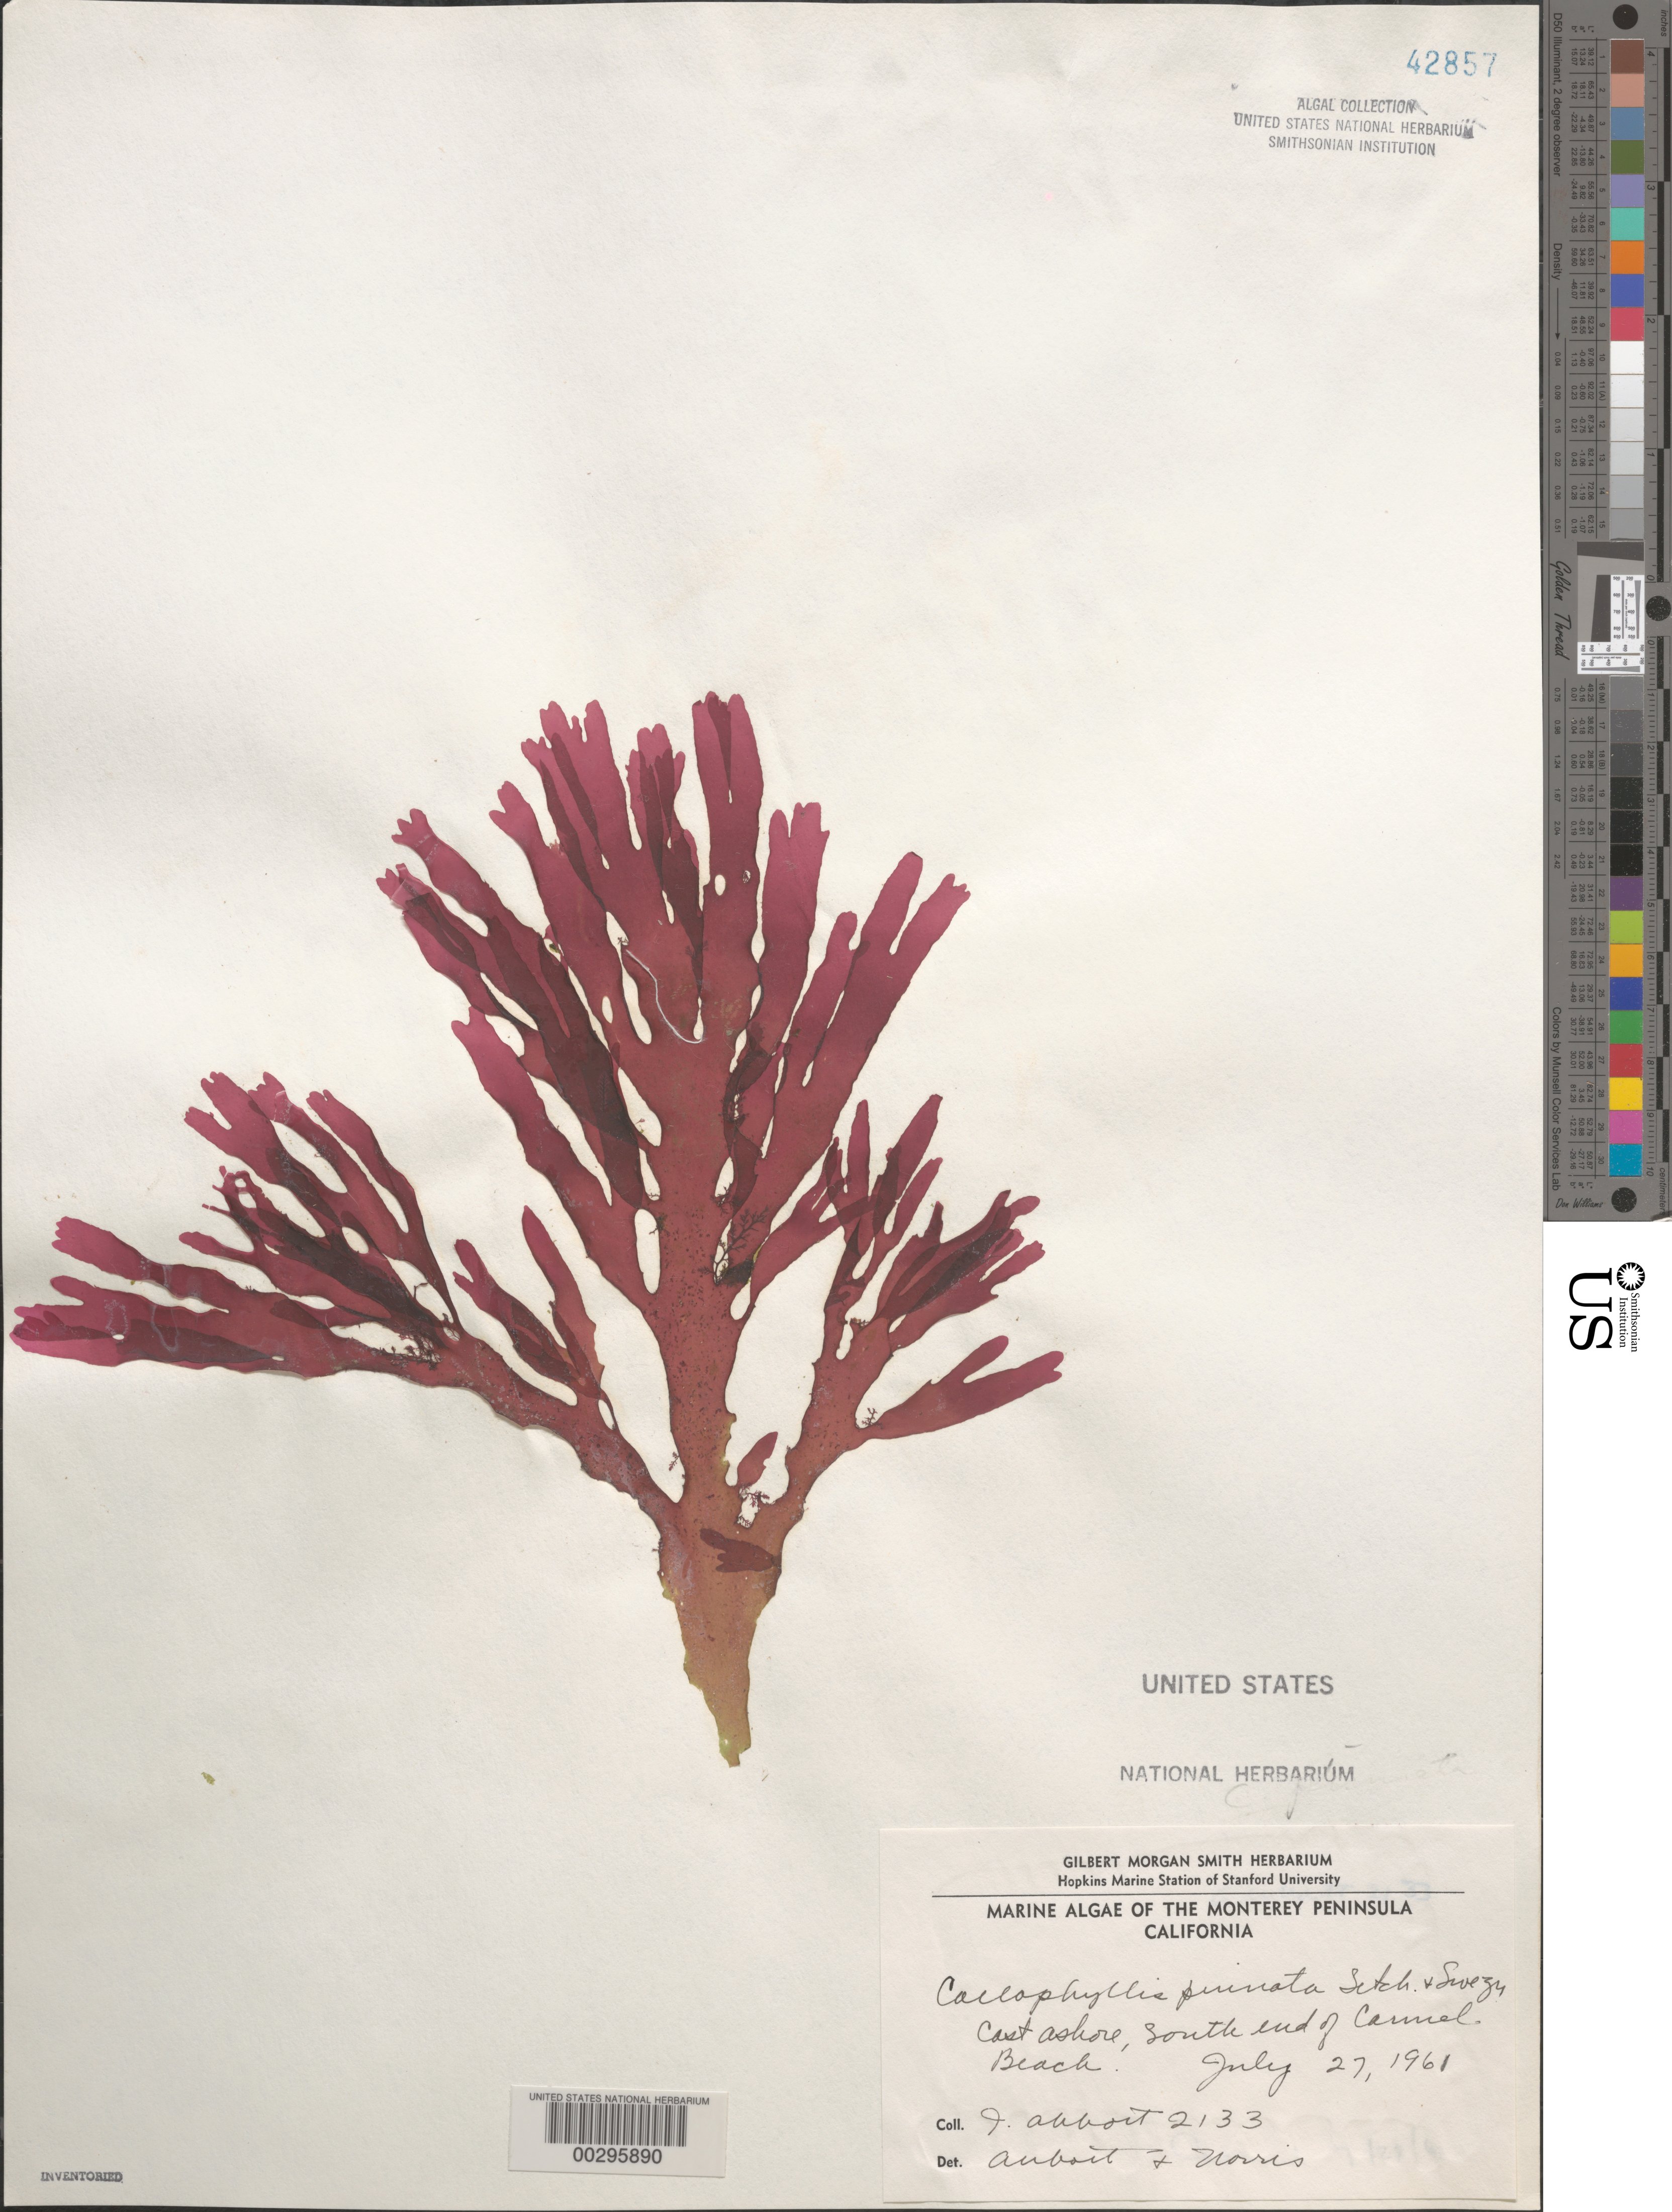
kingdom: Plantae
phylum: Rhodophyta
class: Florideophyceae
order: Gigartinales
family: Kallymeniaceae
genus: Callophyllis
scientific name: Callophyllis pinnata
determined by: Norris, R. E.; Abbott, I. A.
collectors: I. A. Abbott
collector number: IAA 2133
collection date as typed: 27 Jul 1961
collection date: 1961-07-27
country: United States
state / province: California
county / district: Monterey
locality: Carmel Beach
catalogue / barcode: US 42857